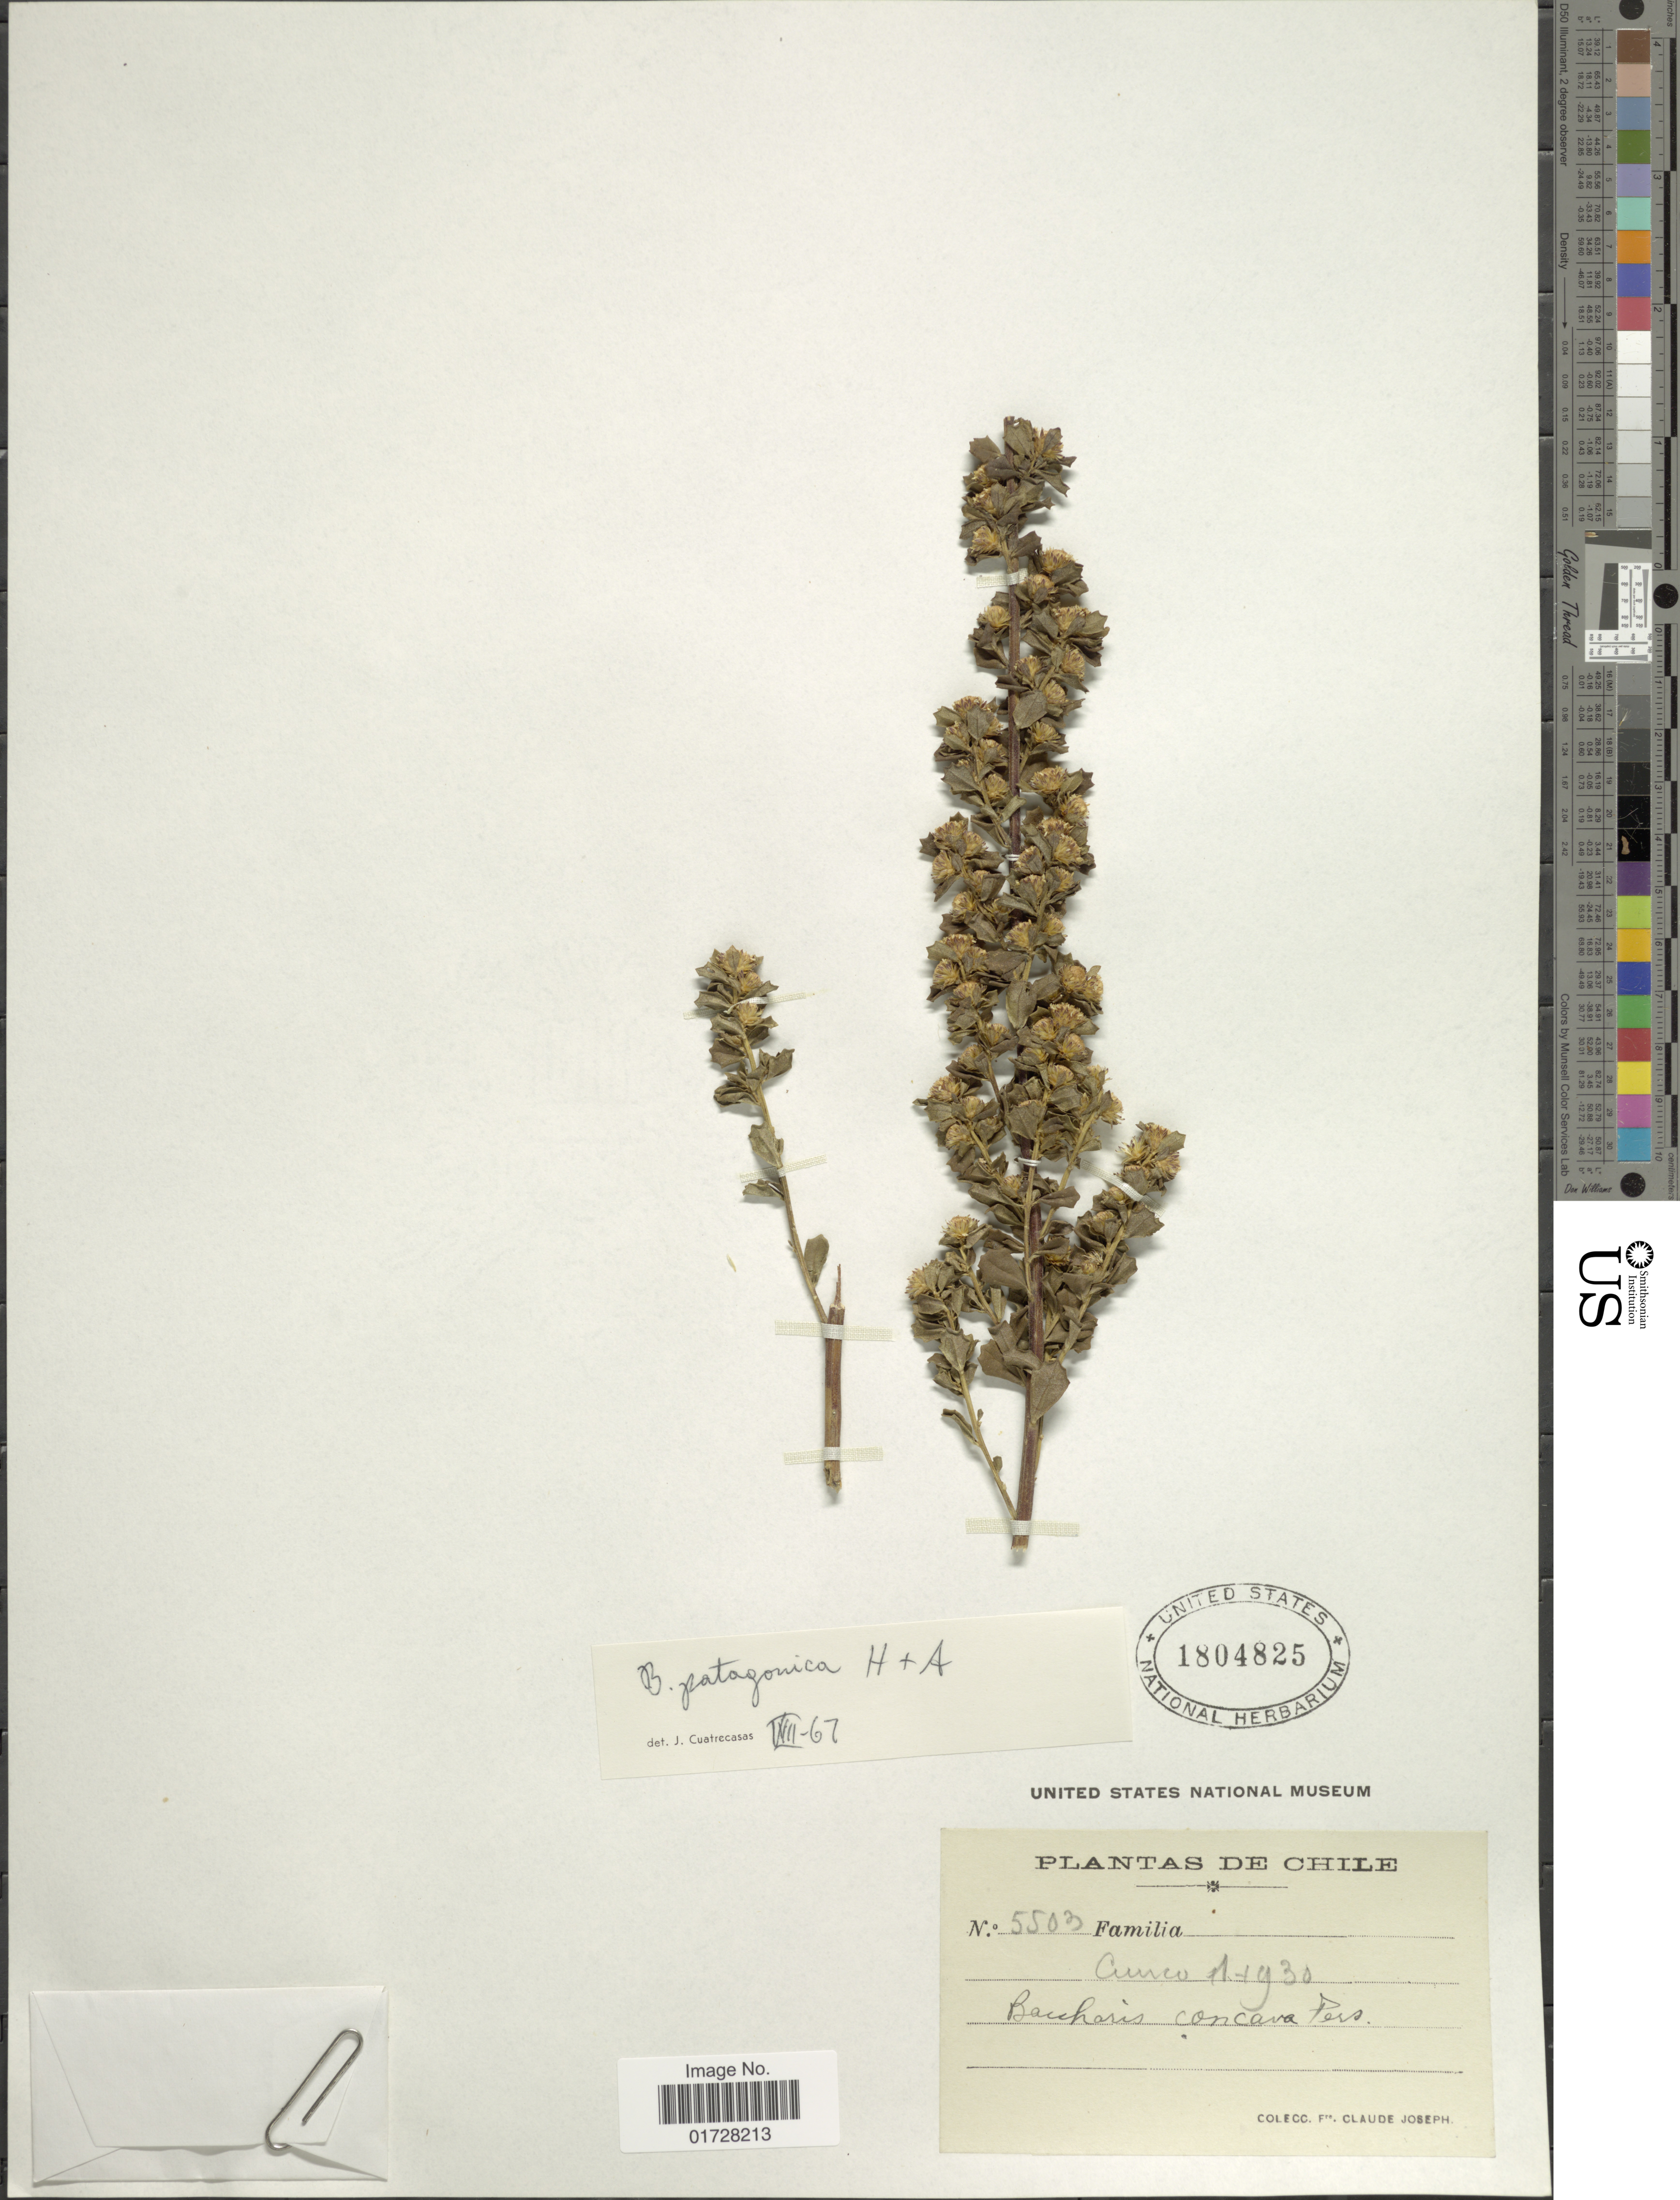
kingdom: Plantae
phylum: Tracheophyta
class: Magnoliopsida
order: Asterales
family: Asteraceae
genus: Baccharis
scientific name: Baccharis patagonica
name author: Hook. & Arn.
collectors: Bro. Claude-Joseph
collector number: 5503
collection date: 1930-02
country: Chile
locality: Curico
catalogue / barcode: US 1804825